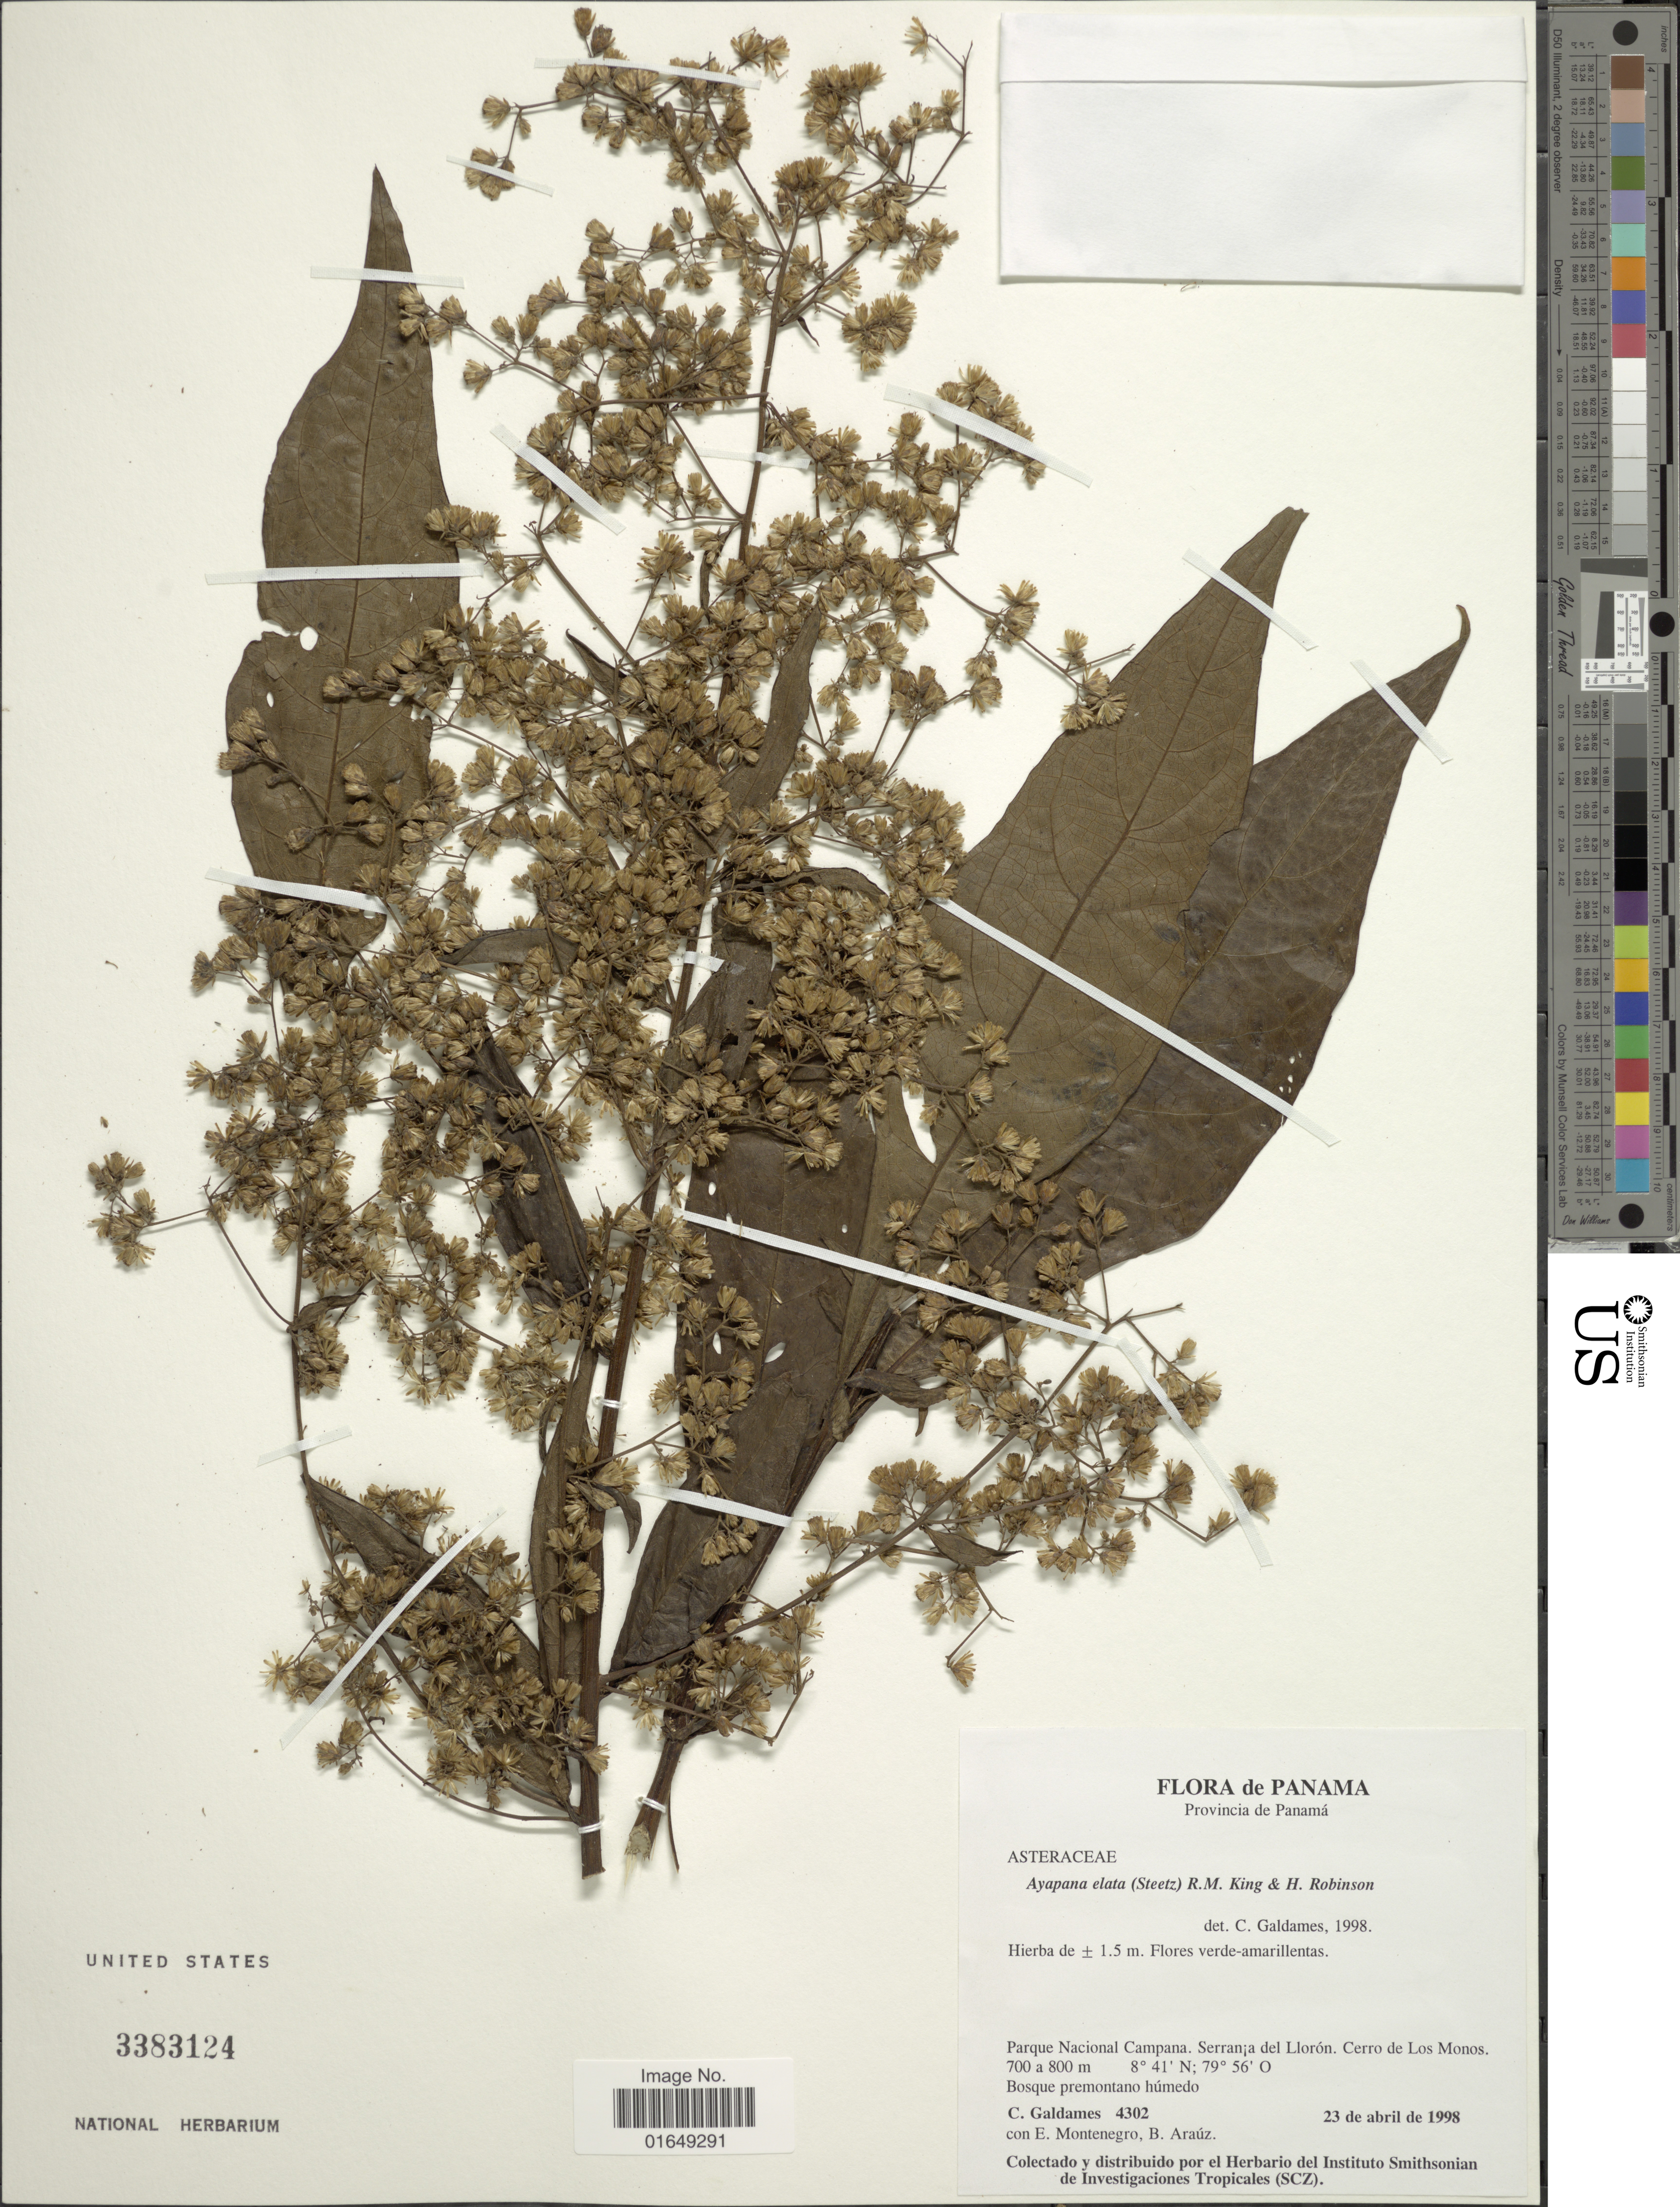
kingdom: Plantae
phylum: Tracheophyta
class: Magnoliopsida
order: Asterales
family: Asteraceae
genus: Ayapana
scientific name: Ayapana elata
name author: (Steetz) R.M. King & H. Rob.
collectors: C. Galdames, E. Montenegro & B. Araúz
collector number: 4302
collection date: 1998-04-23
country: Panama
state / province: Panamá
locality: Parque Nacional Campana, Serrania del Llorón, Cerro de Los Monos.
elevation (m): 700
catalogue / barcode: US 3383124